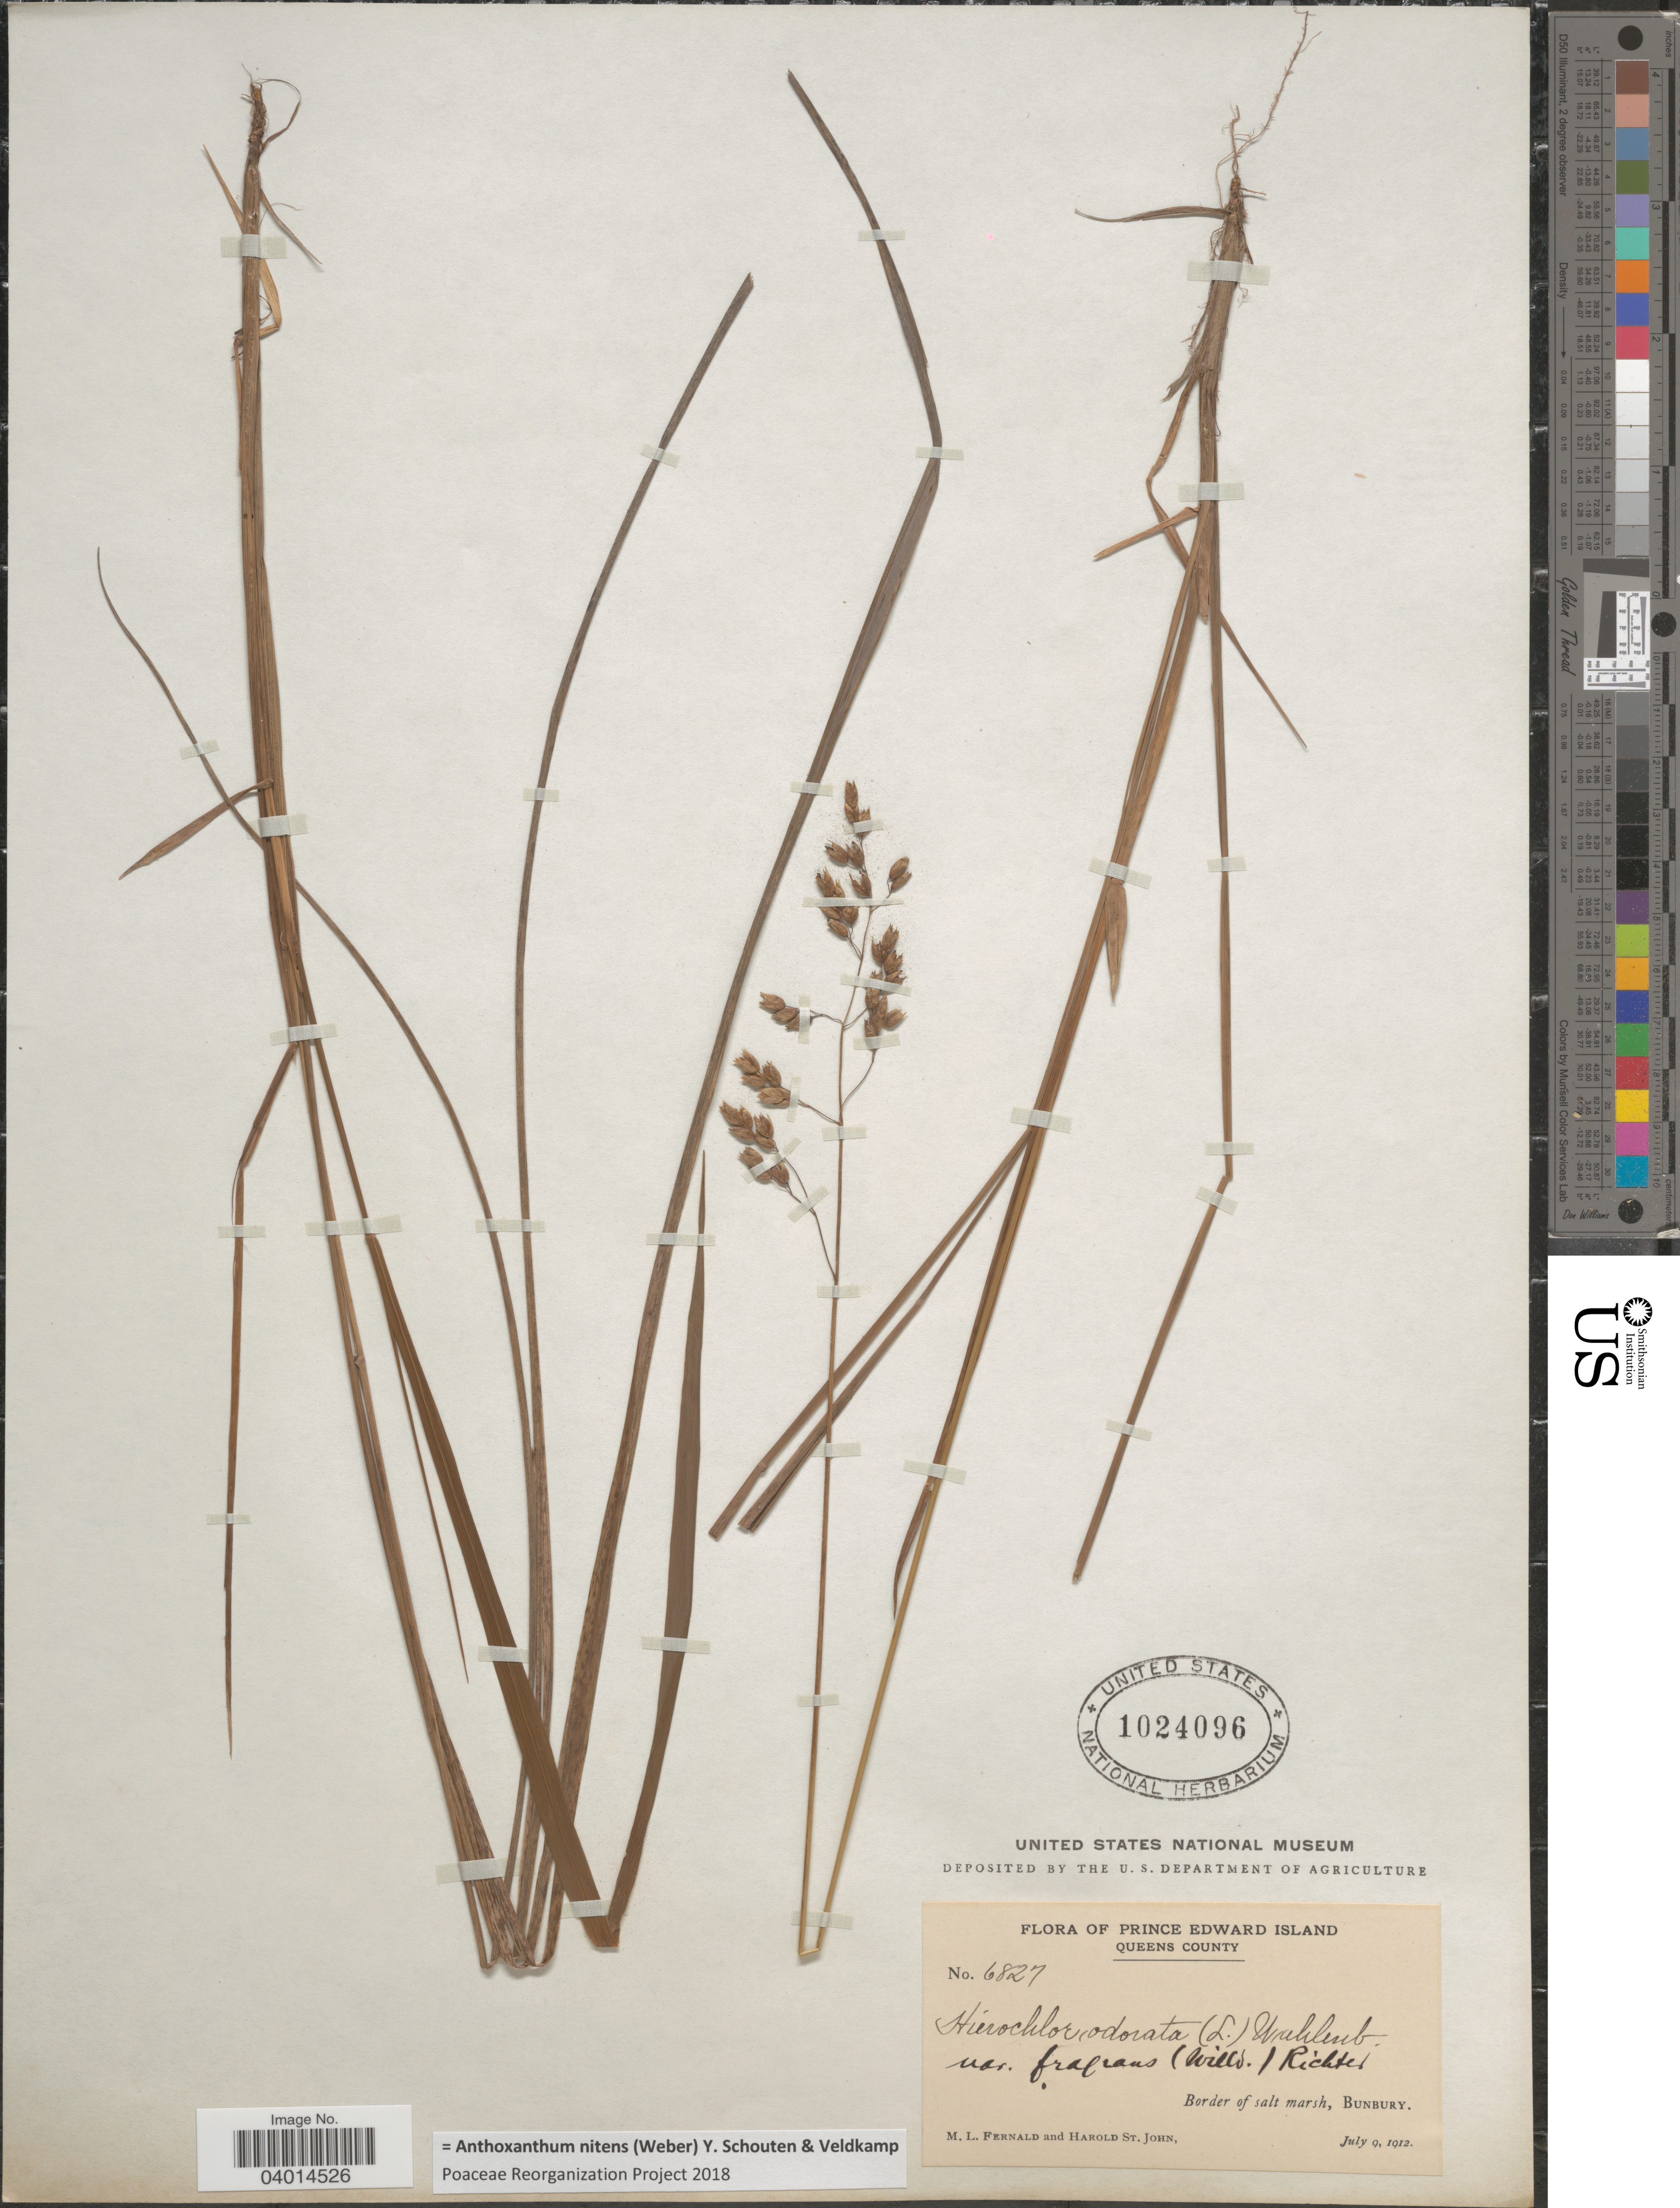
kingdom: Plantae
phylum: Tracheophyta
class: Liliopsida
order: Poales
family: Poaceae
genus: Anthoxanthum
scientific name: Anthoxanthum nitens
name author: (G.H. Weber) R.T.A. Schouten & Veldkamp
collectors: M. L. Fernald & H. St. John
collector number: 6827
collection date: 1912-07-09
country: Canada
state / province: Prince Edward Island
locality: Queens County. Bunbury.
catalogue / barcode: US 1024096